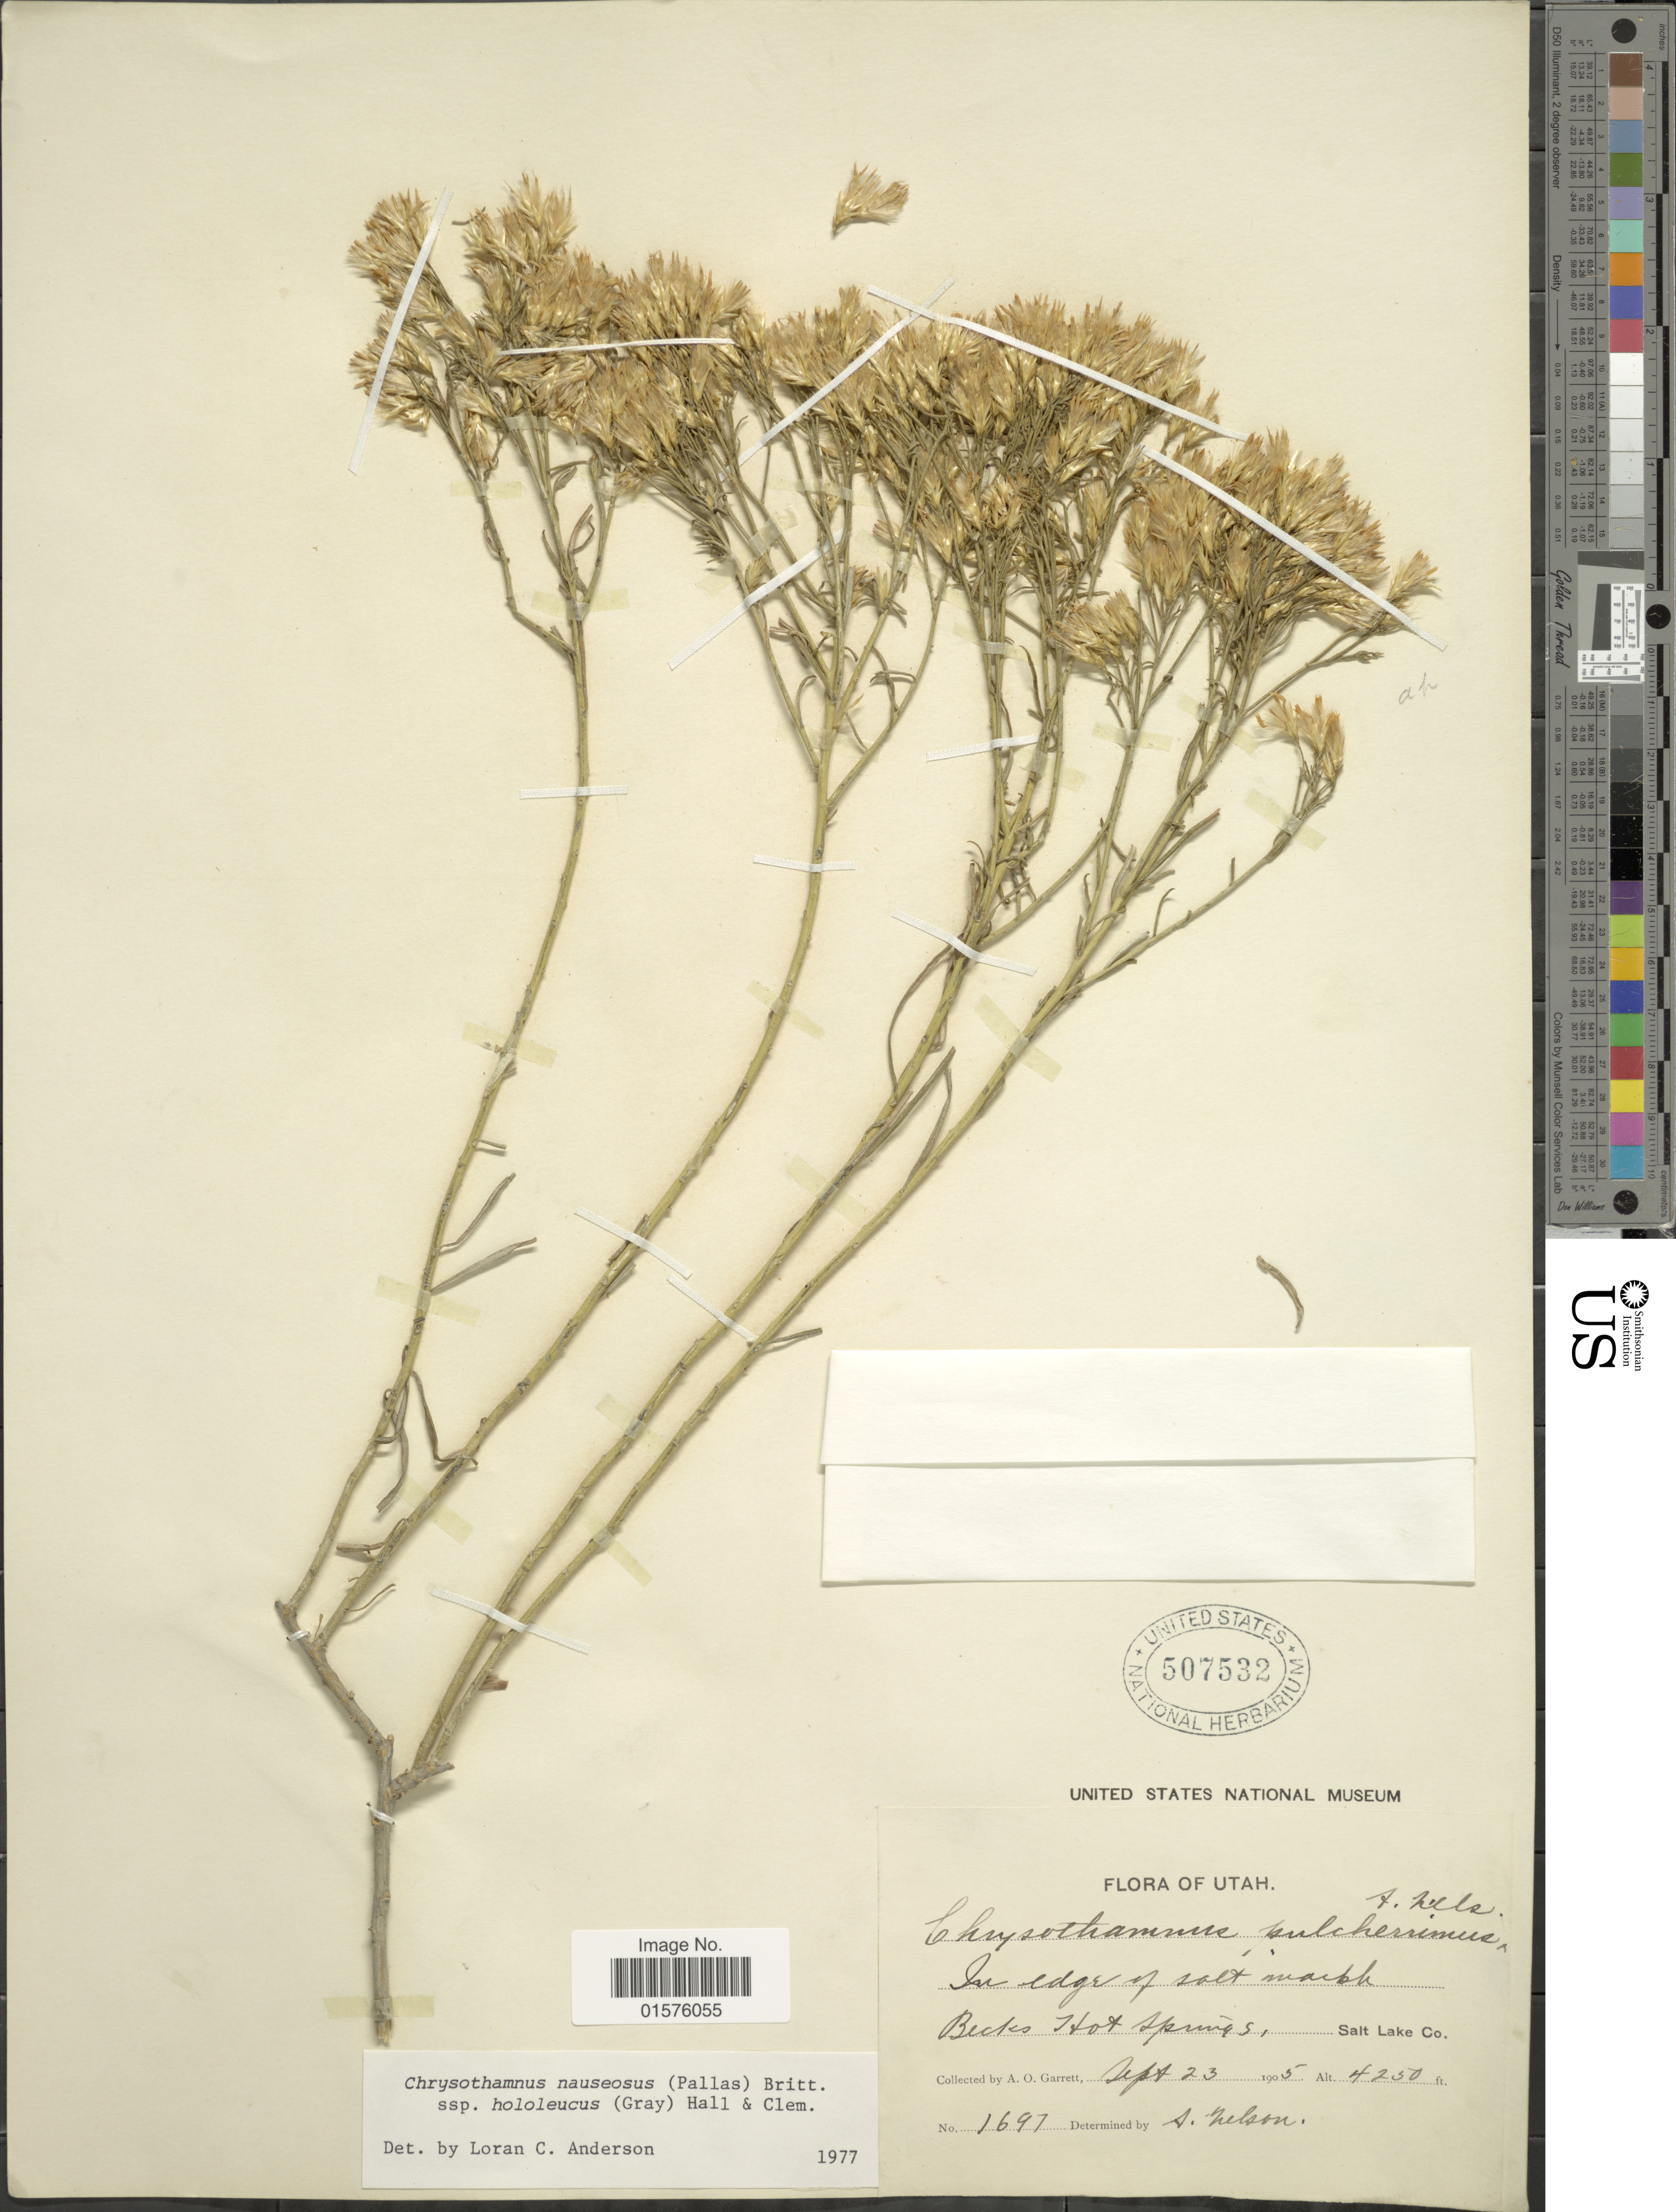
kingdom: Plantae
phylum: Tracheophyta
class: Magnoliopsida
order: Asterales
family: Asteraceae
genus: Ericameria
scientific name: Ericameria nauseosa var. hololeuca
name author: (A. Gray) G.L. Nesom & G.I. Baird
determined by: Urbatsch, Lowell E., Curator (LSU), Louisiana State University (UNITED STATES)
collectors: A. O. Garrett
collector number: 1697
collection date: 1905-09-23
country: United States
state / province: Utah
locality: Becks Hot Springs, Salt Lake Co.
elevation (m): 1295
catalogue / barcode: US 507532